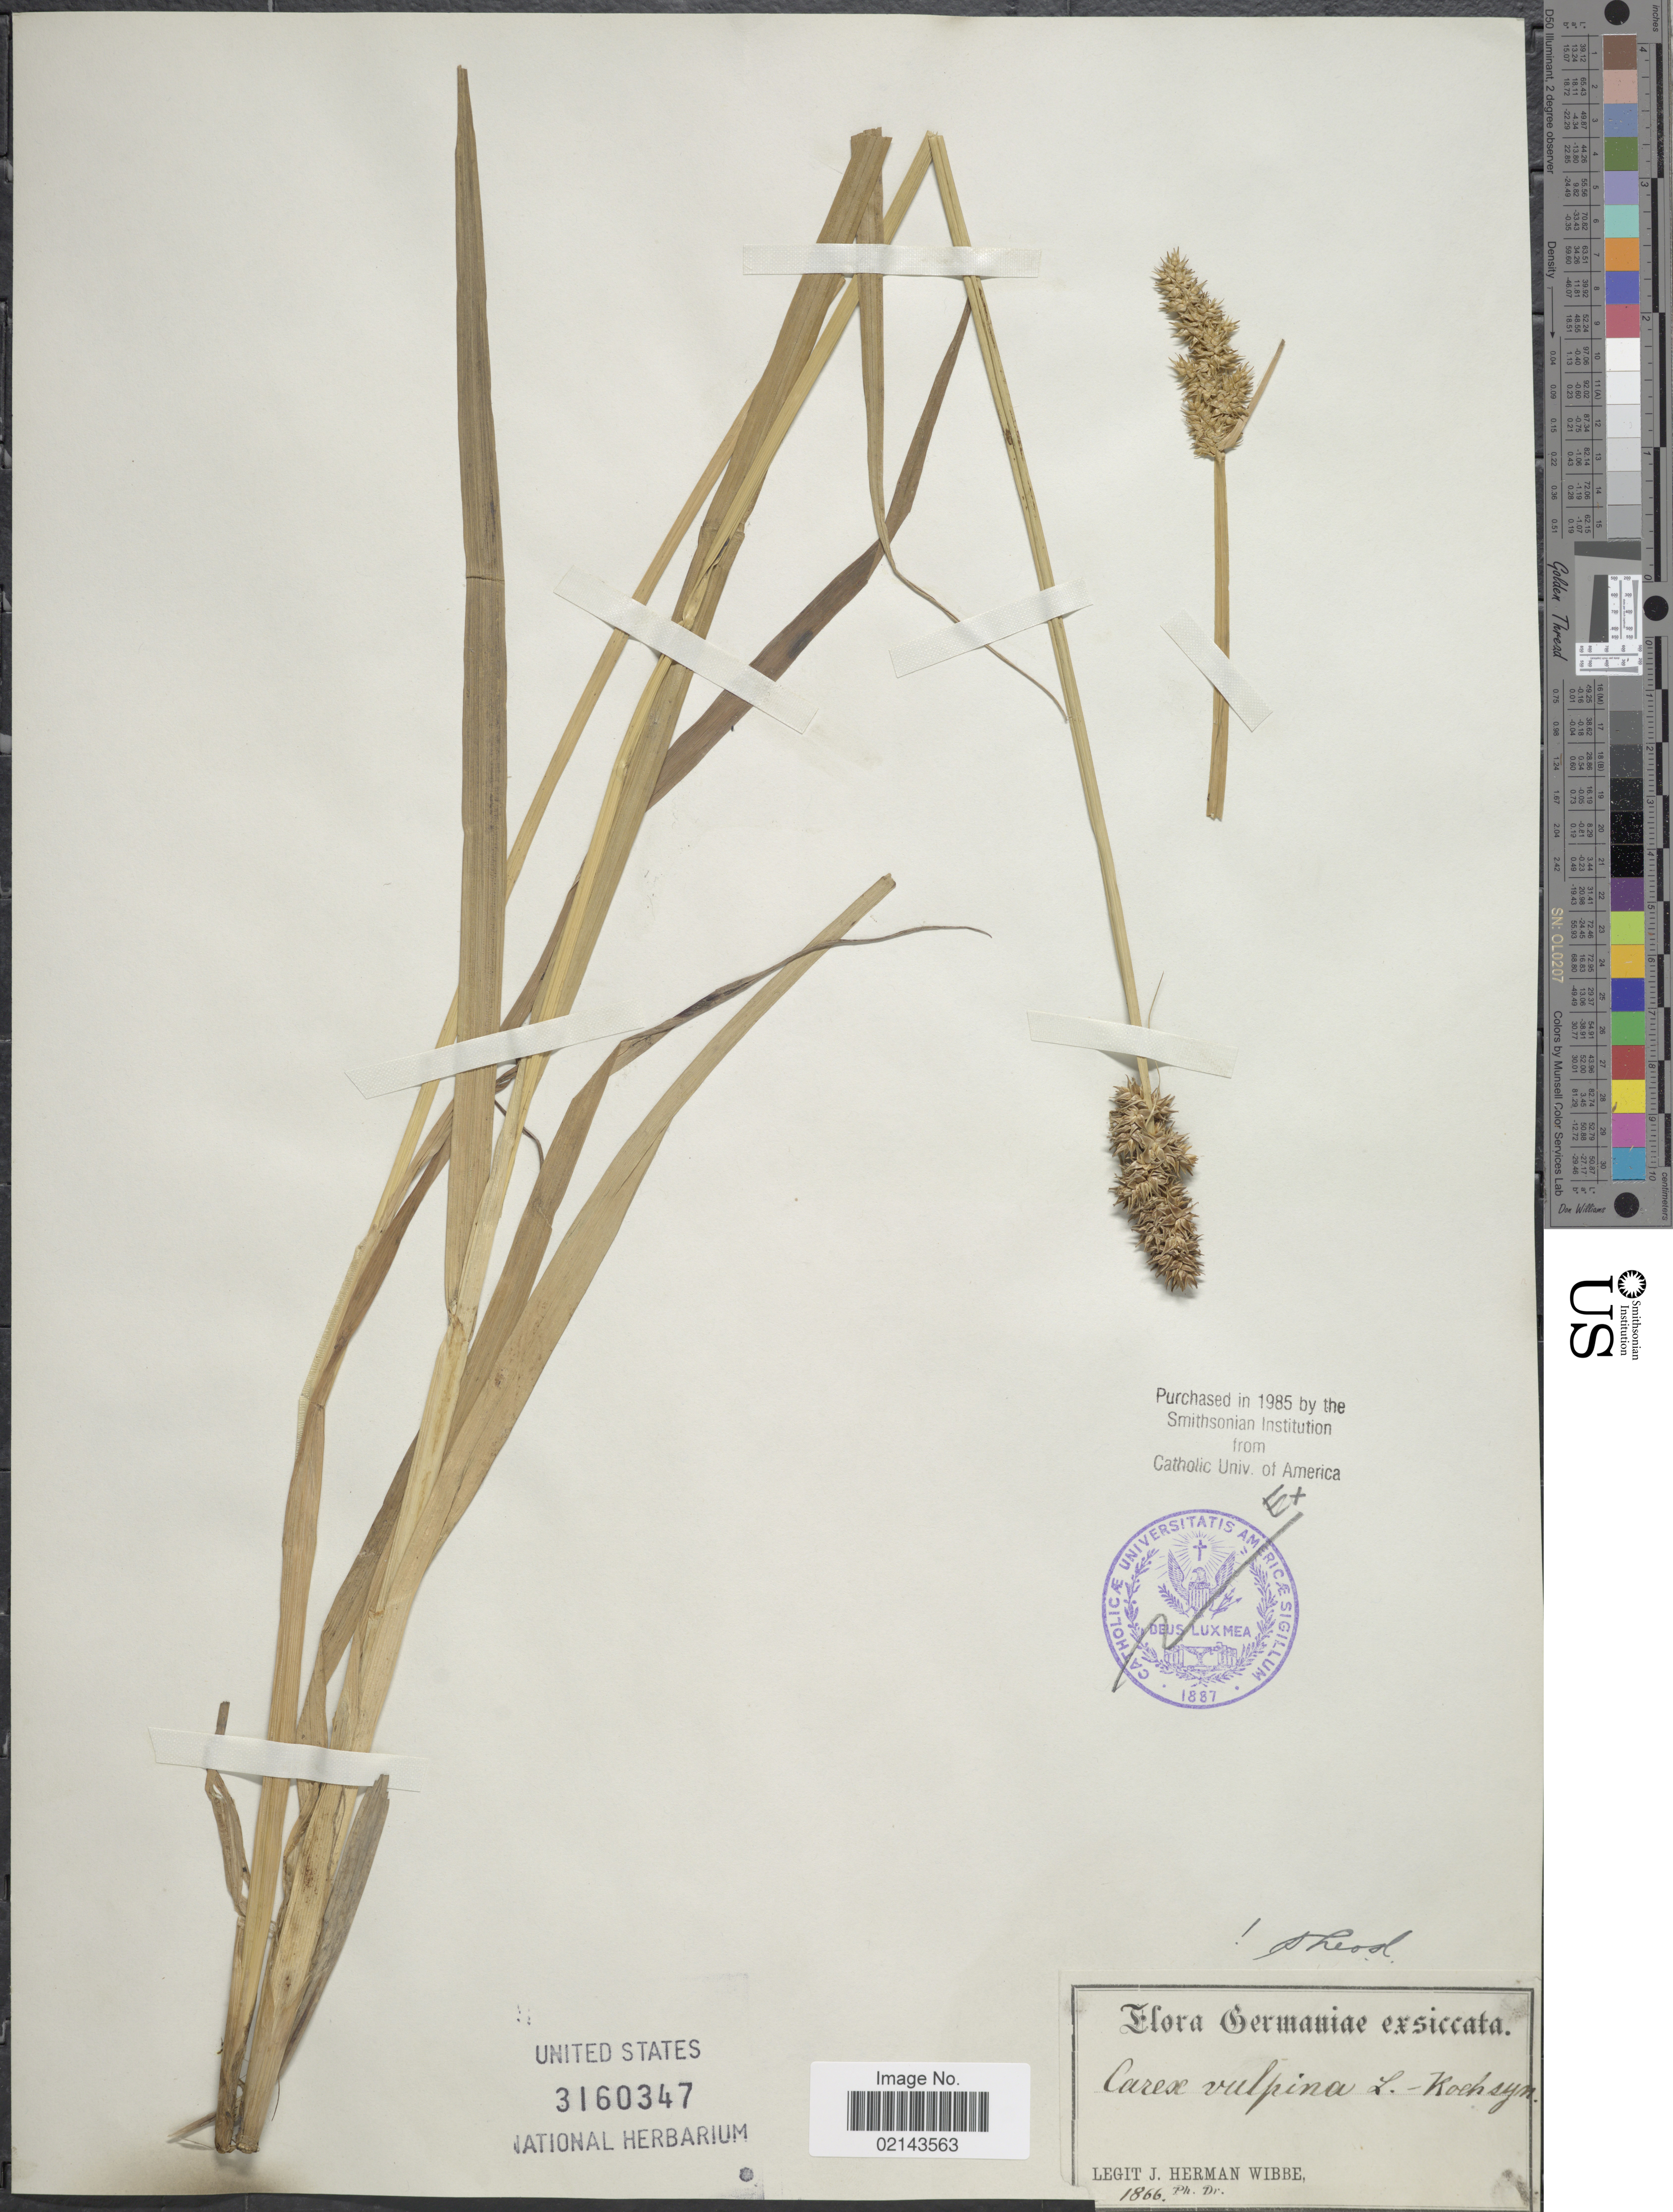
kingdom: Plantae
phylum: Tracheophyta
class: Liliopsida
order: Poales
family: Cyperaceae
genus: Carex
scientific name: Carex vulpina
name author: L.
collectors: J. Wibbe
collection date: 1866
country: Germany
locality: Germaniae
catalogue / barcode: US 3160347